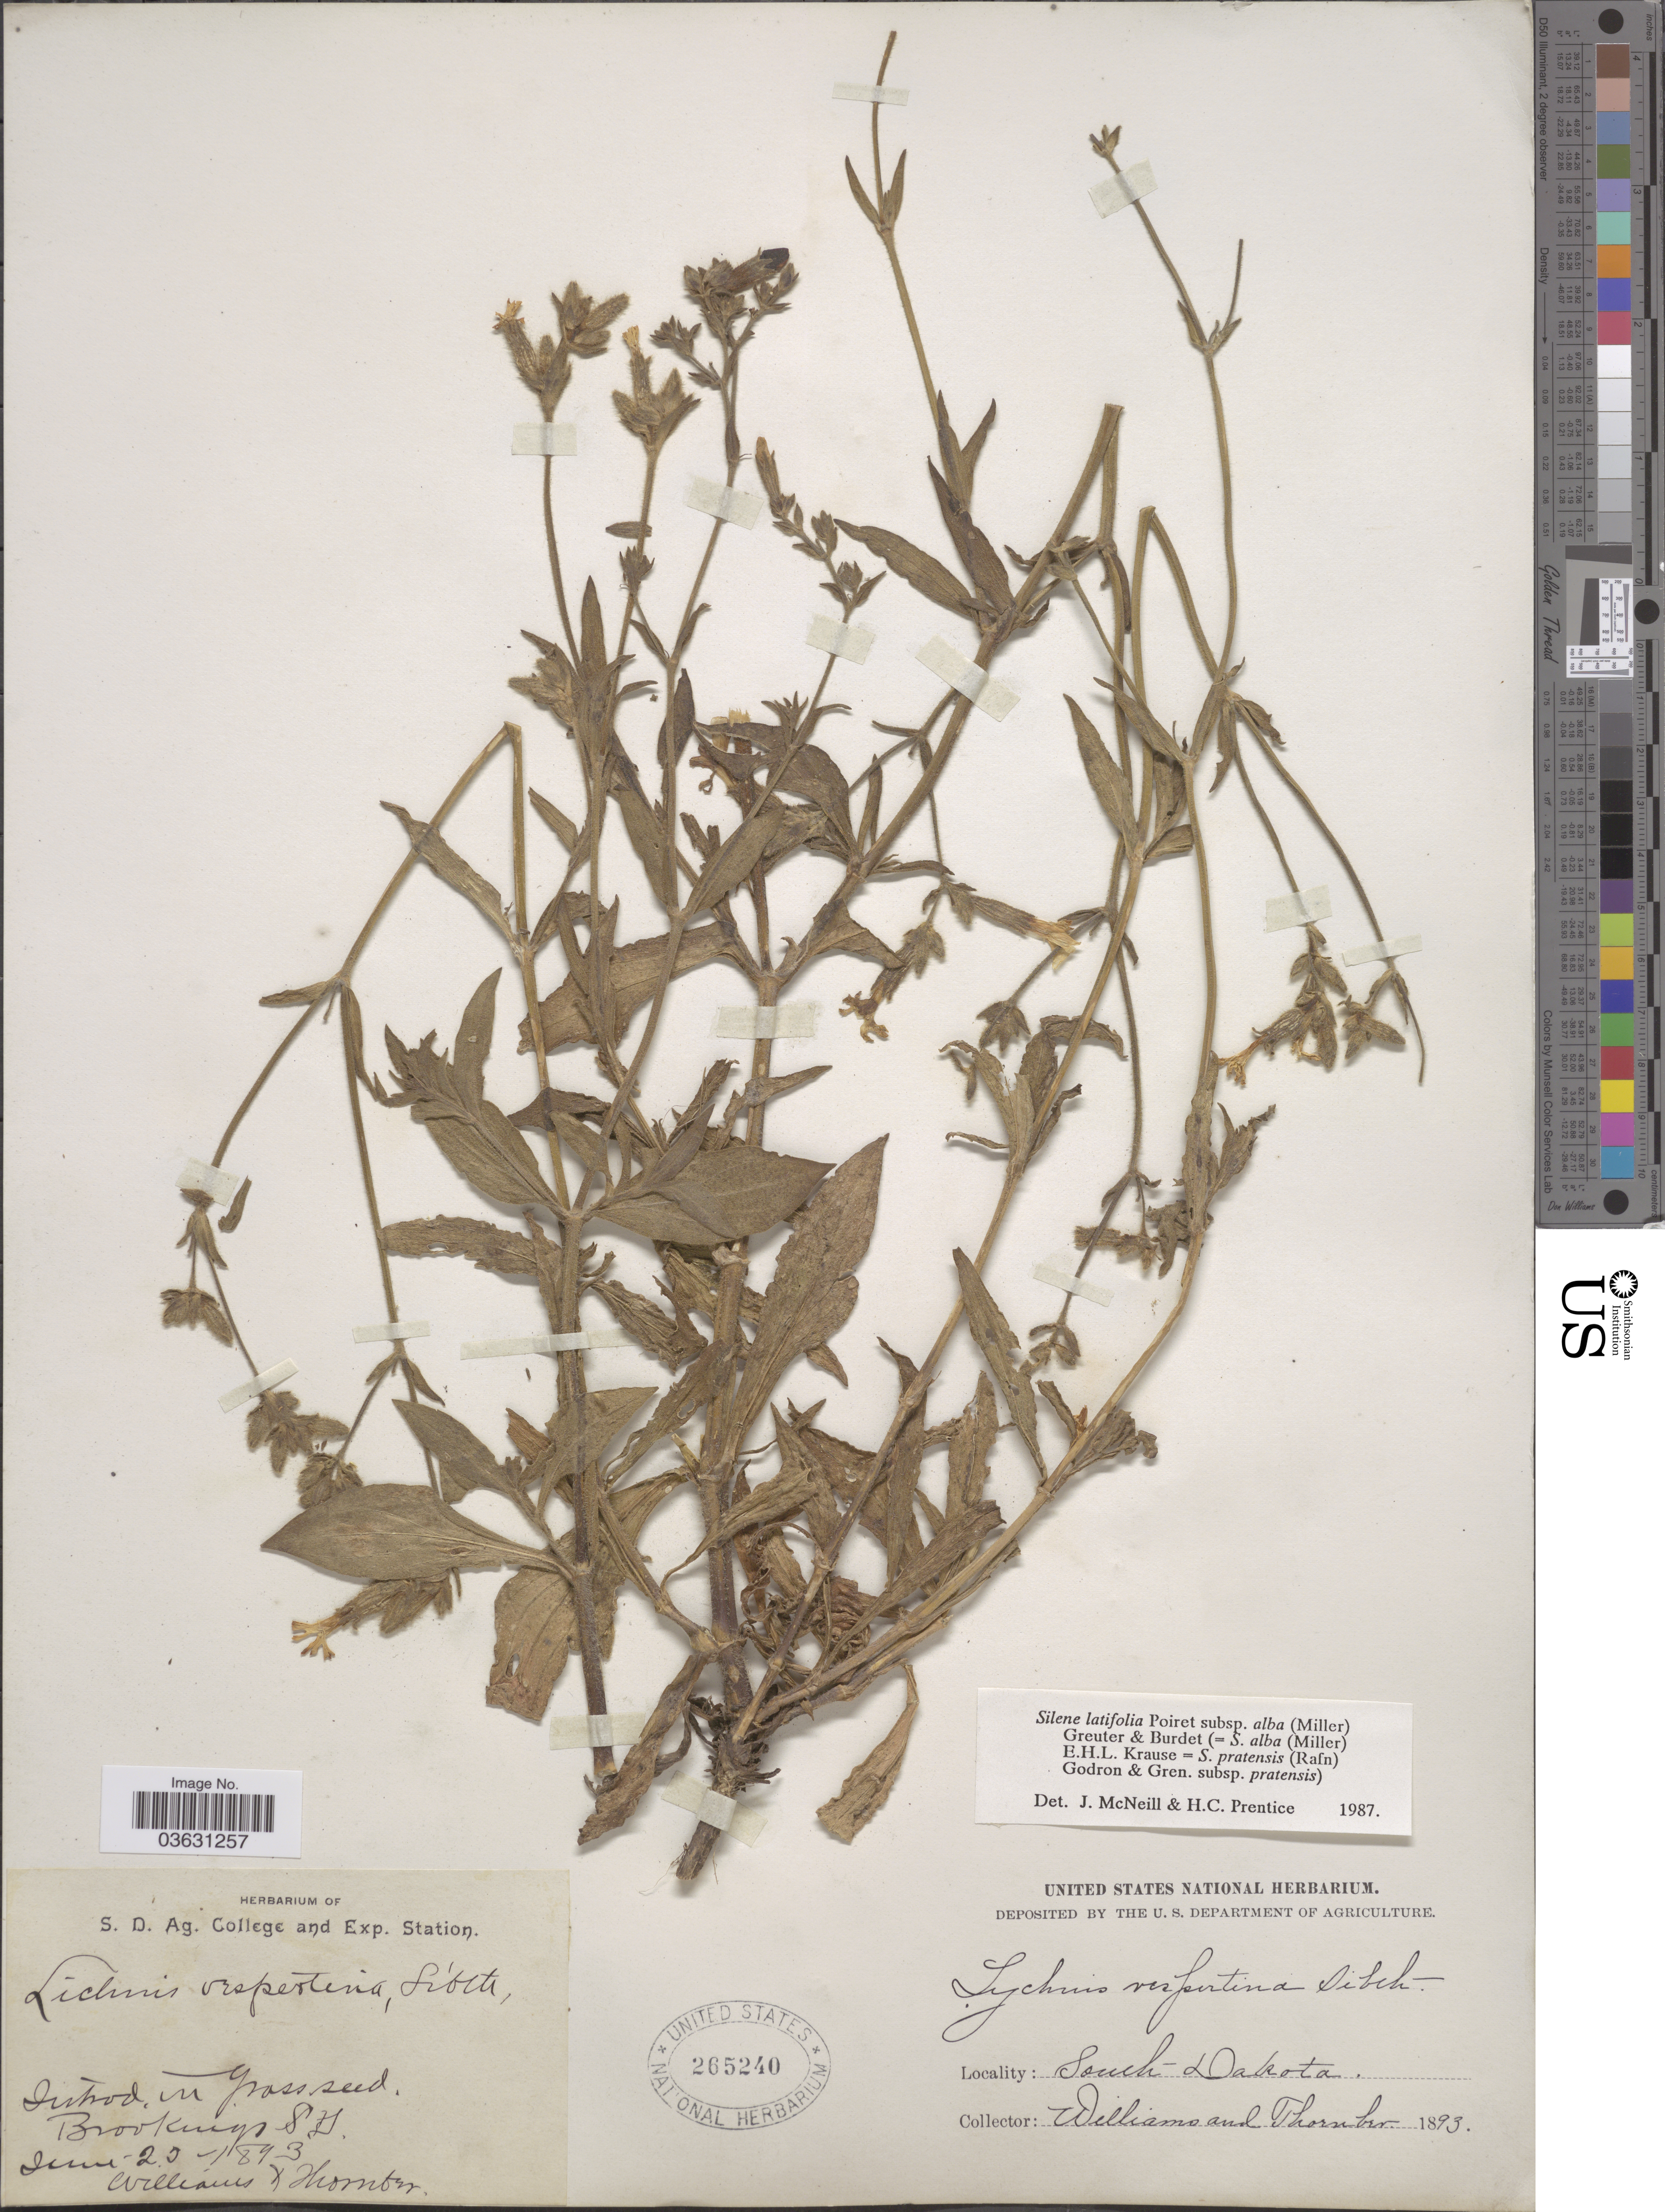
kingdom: Plantae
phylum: Tracheophyta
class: Magnoliopsida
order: Caryophyllales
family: Caryophyllaceae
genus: Silene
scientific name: Silene latifolia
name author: Poir.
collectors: -- Williams & -. Thornber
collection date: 1893-06-20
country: United States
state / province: South Dakota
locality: Brookings.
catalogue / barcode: US 265240